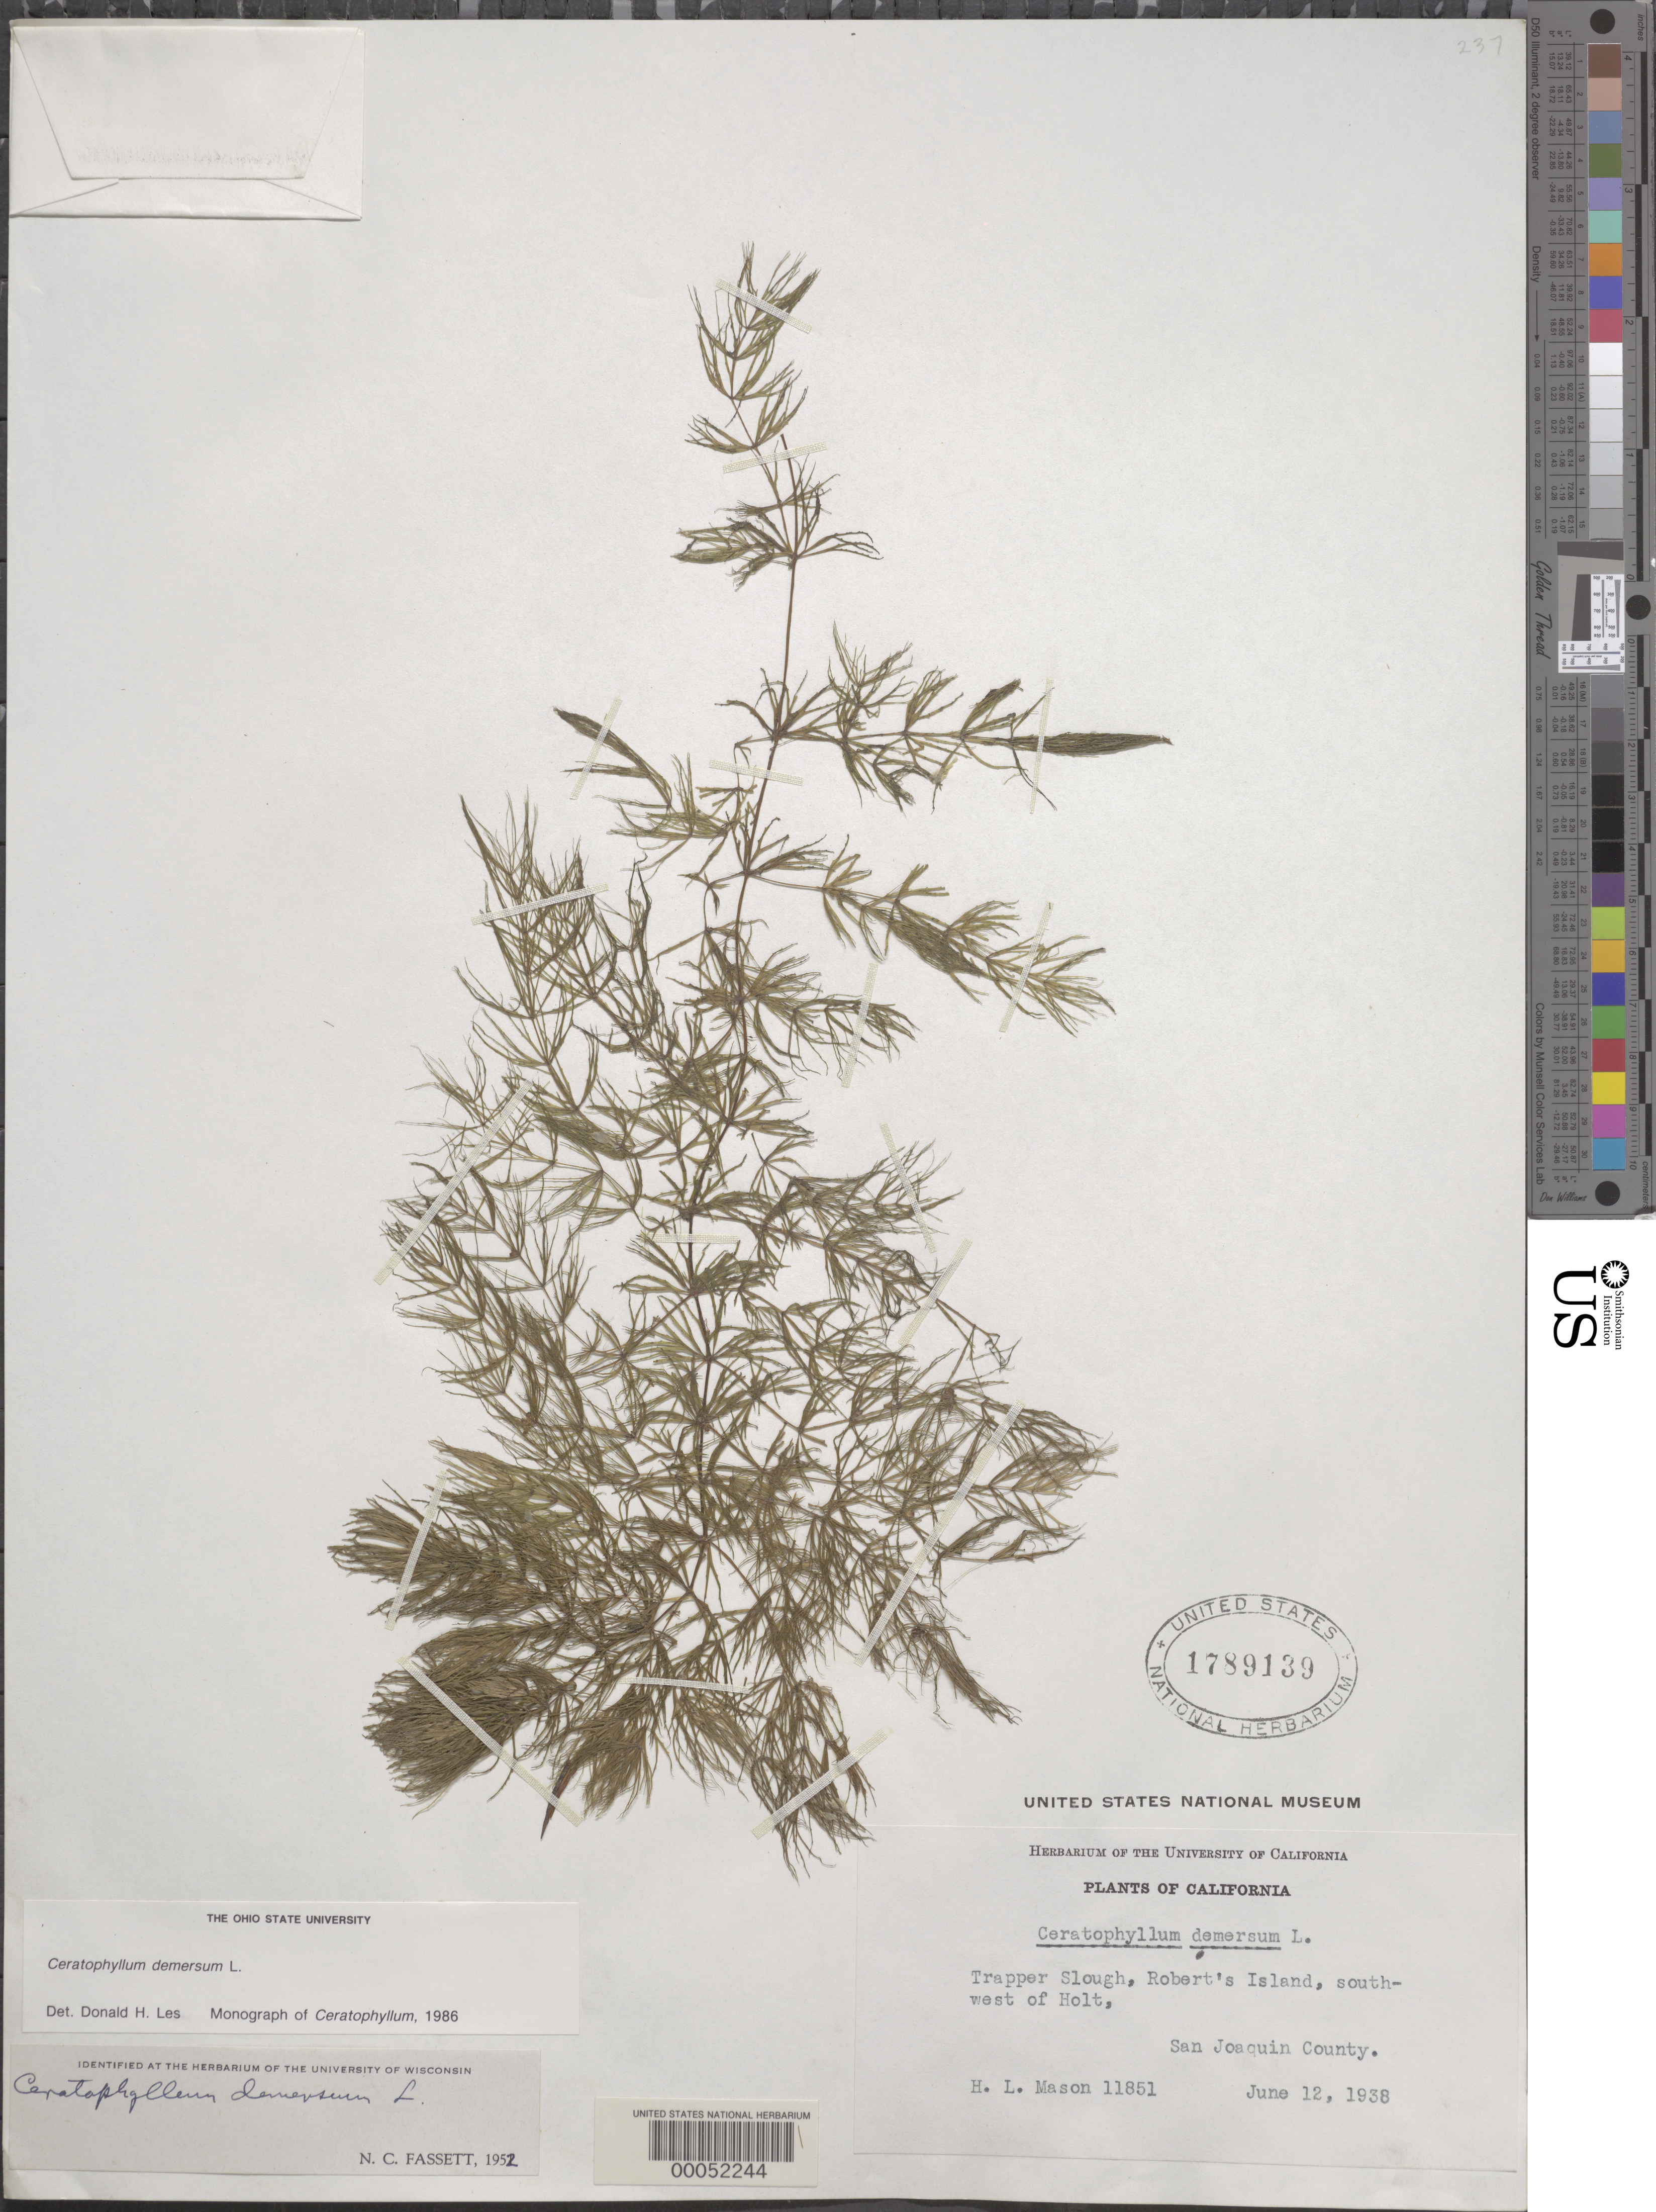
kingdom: Plantae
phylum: Tracheophyta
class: Magnoliopsida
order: Ceratophyllales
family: Ceratophyllaceae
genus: Ceratophyllum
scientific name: Ceratophyllum demersum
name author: L.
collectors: H. L. Mason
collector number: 11851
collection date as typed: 12 Jun 1938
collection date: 1938-06-12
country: United States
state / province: California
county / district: San Joaquin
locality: Trapper slough, robert's island, sw of holt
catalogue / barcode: US 1789139